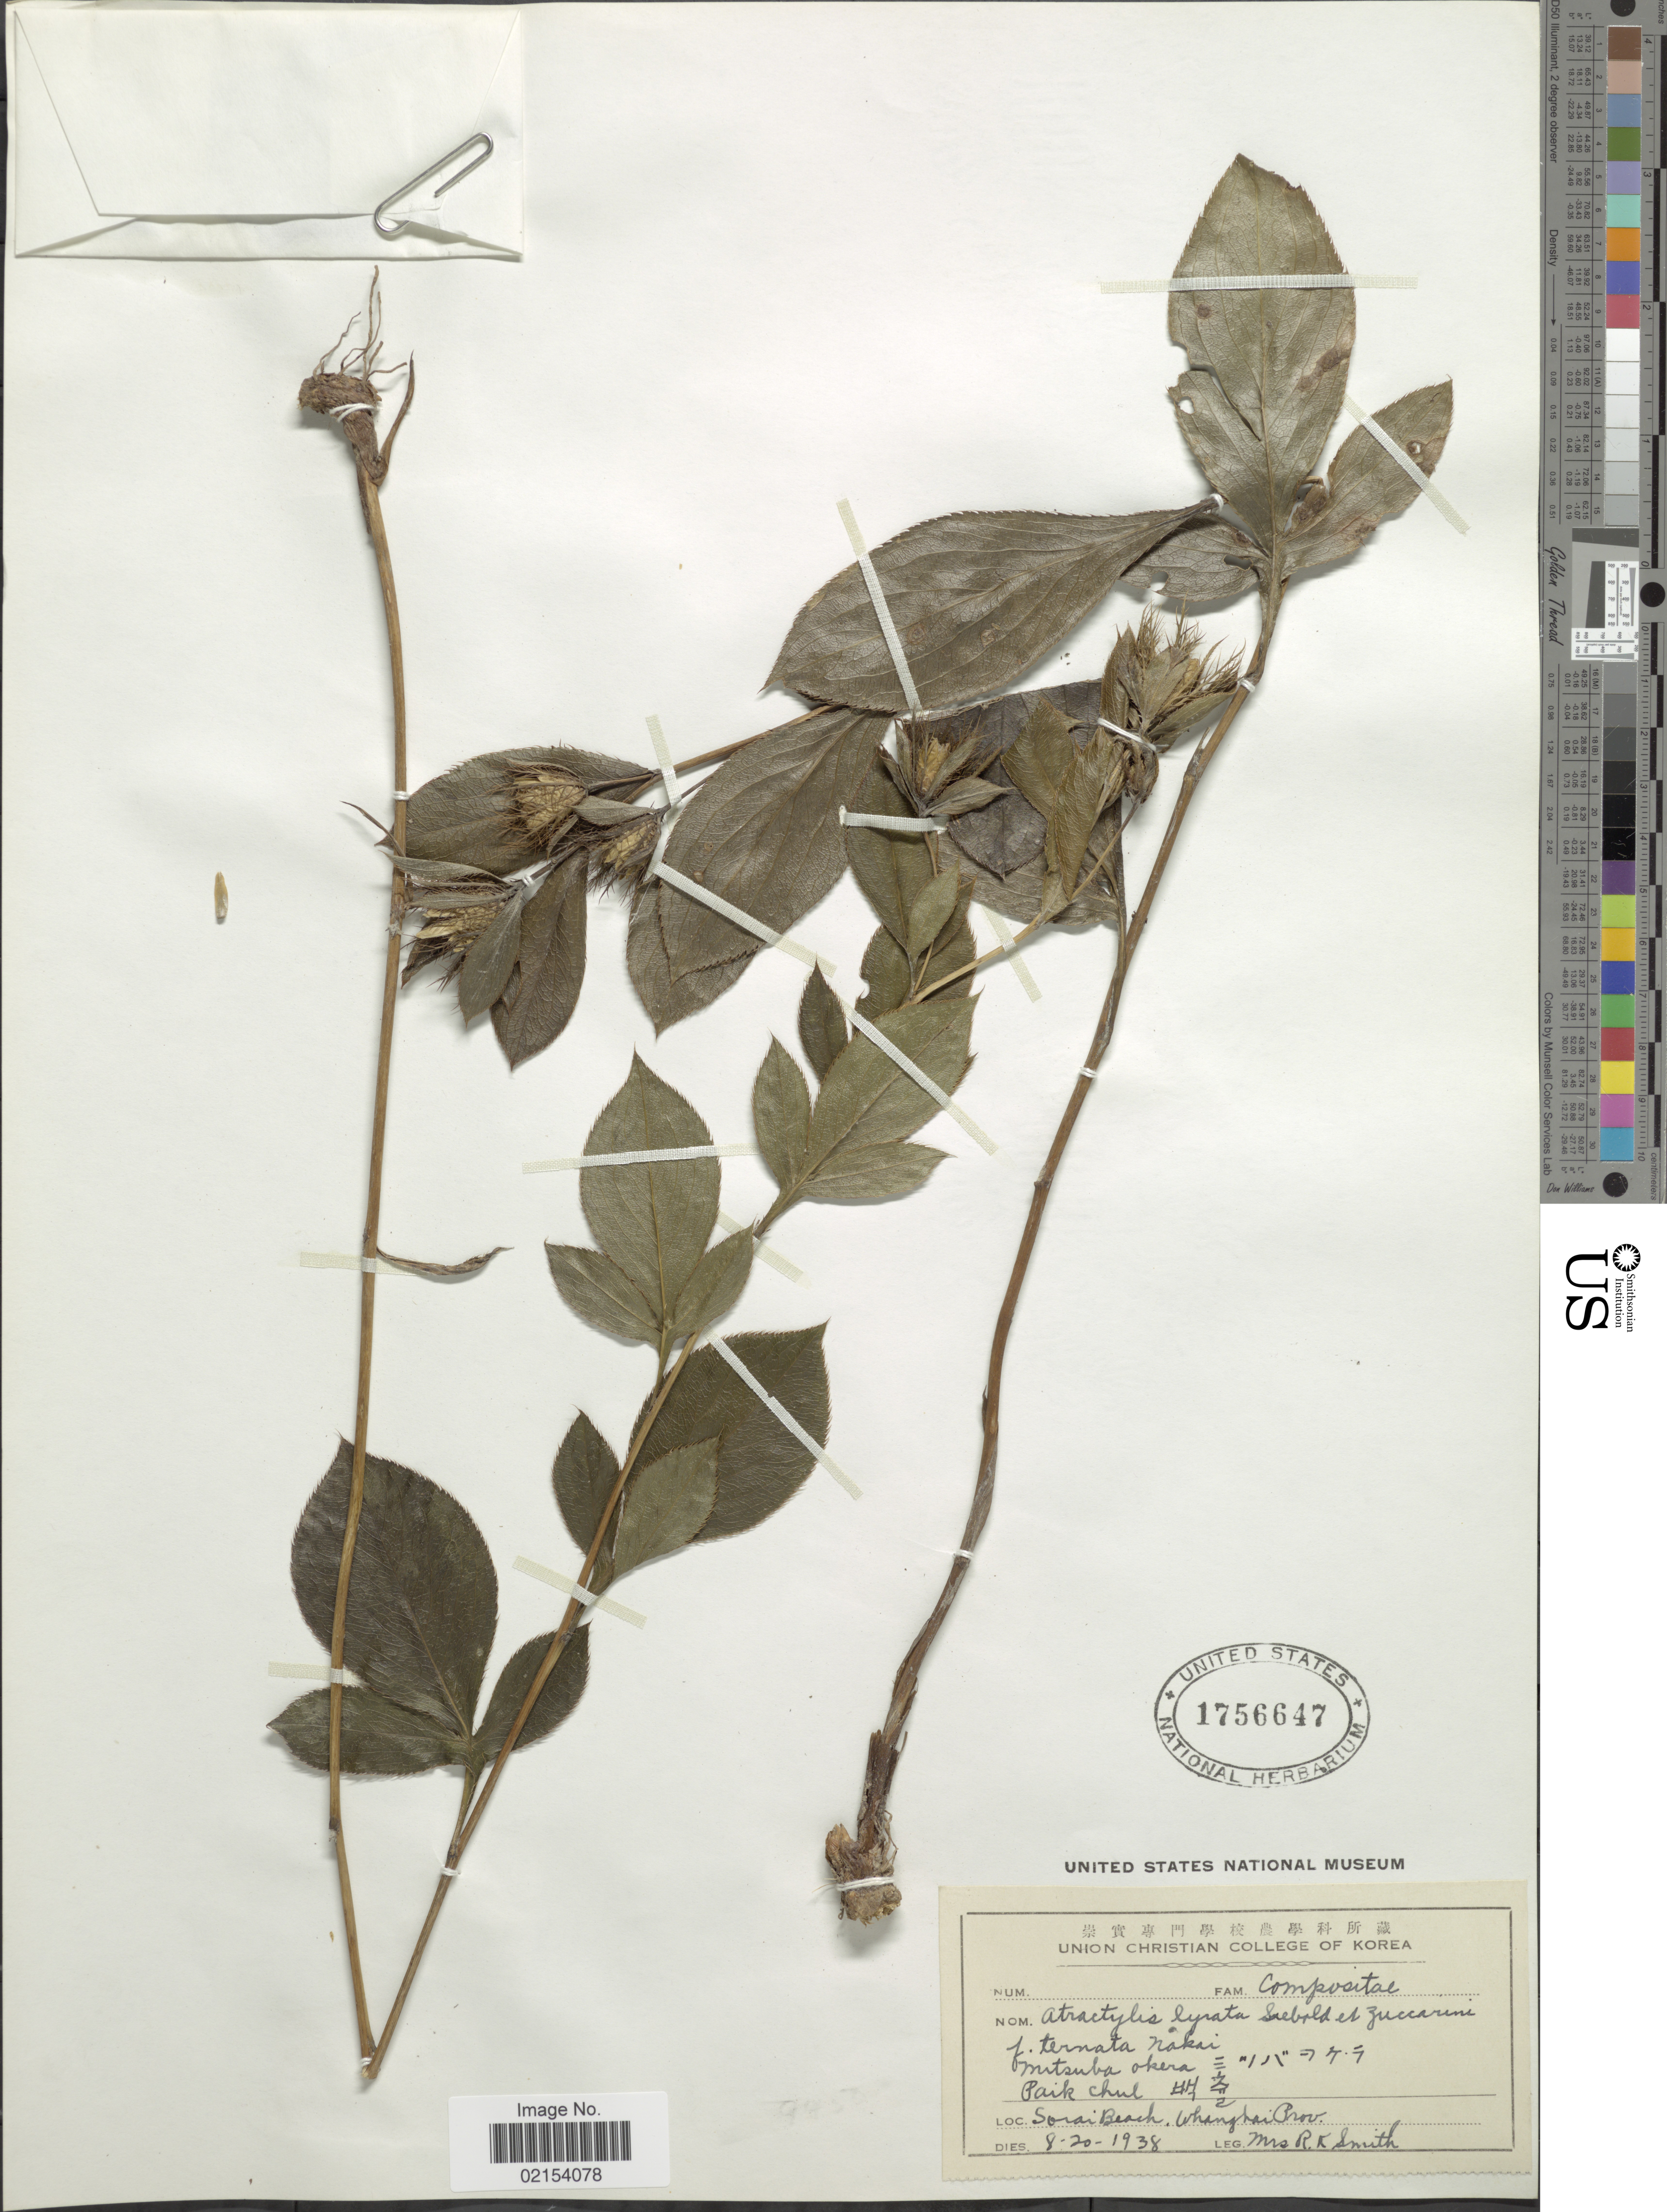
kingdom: Plantae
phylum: Tracheophyta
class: Magnoliopsida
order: Asterales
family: Asteraceae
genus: Atractylodes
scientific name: Atractylodes lancea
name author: (Thunb.) DC.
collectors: Mrs. R. K. Smith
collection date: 1938-08-20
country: North Korea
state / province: South Hwanghae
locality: Sorai Beach Whanghai Prov.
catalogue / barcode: US 1756647